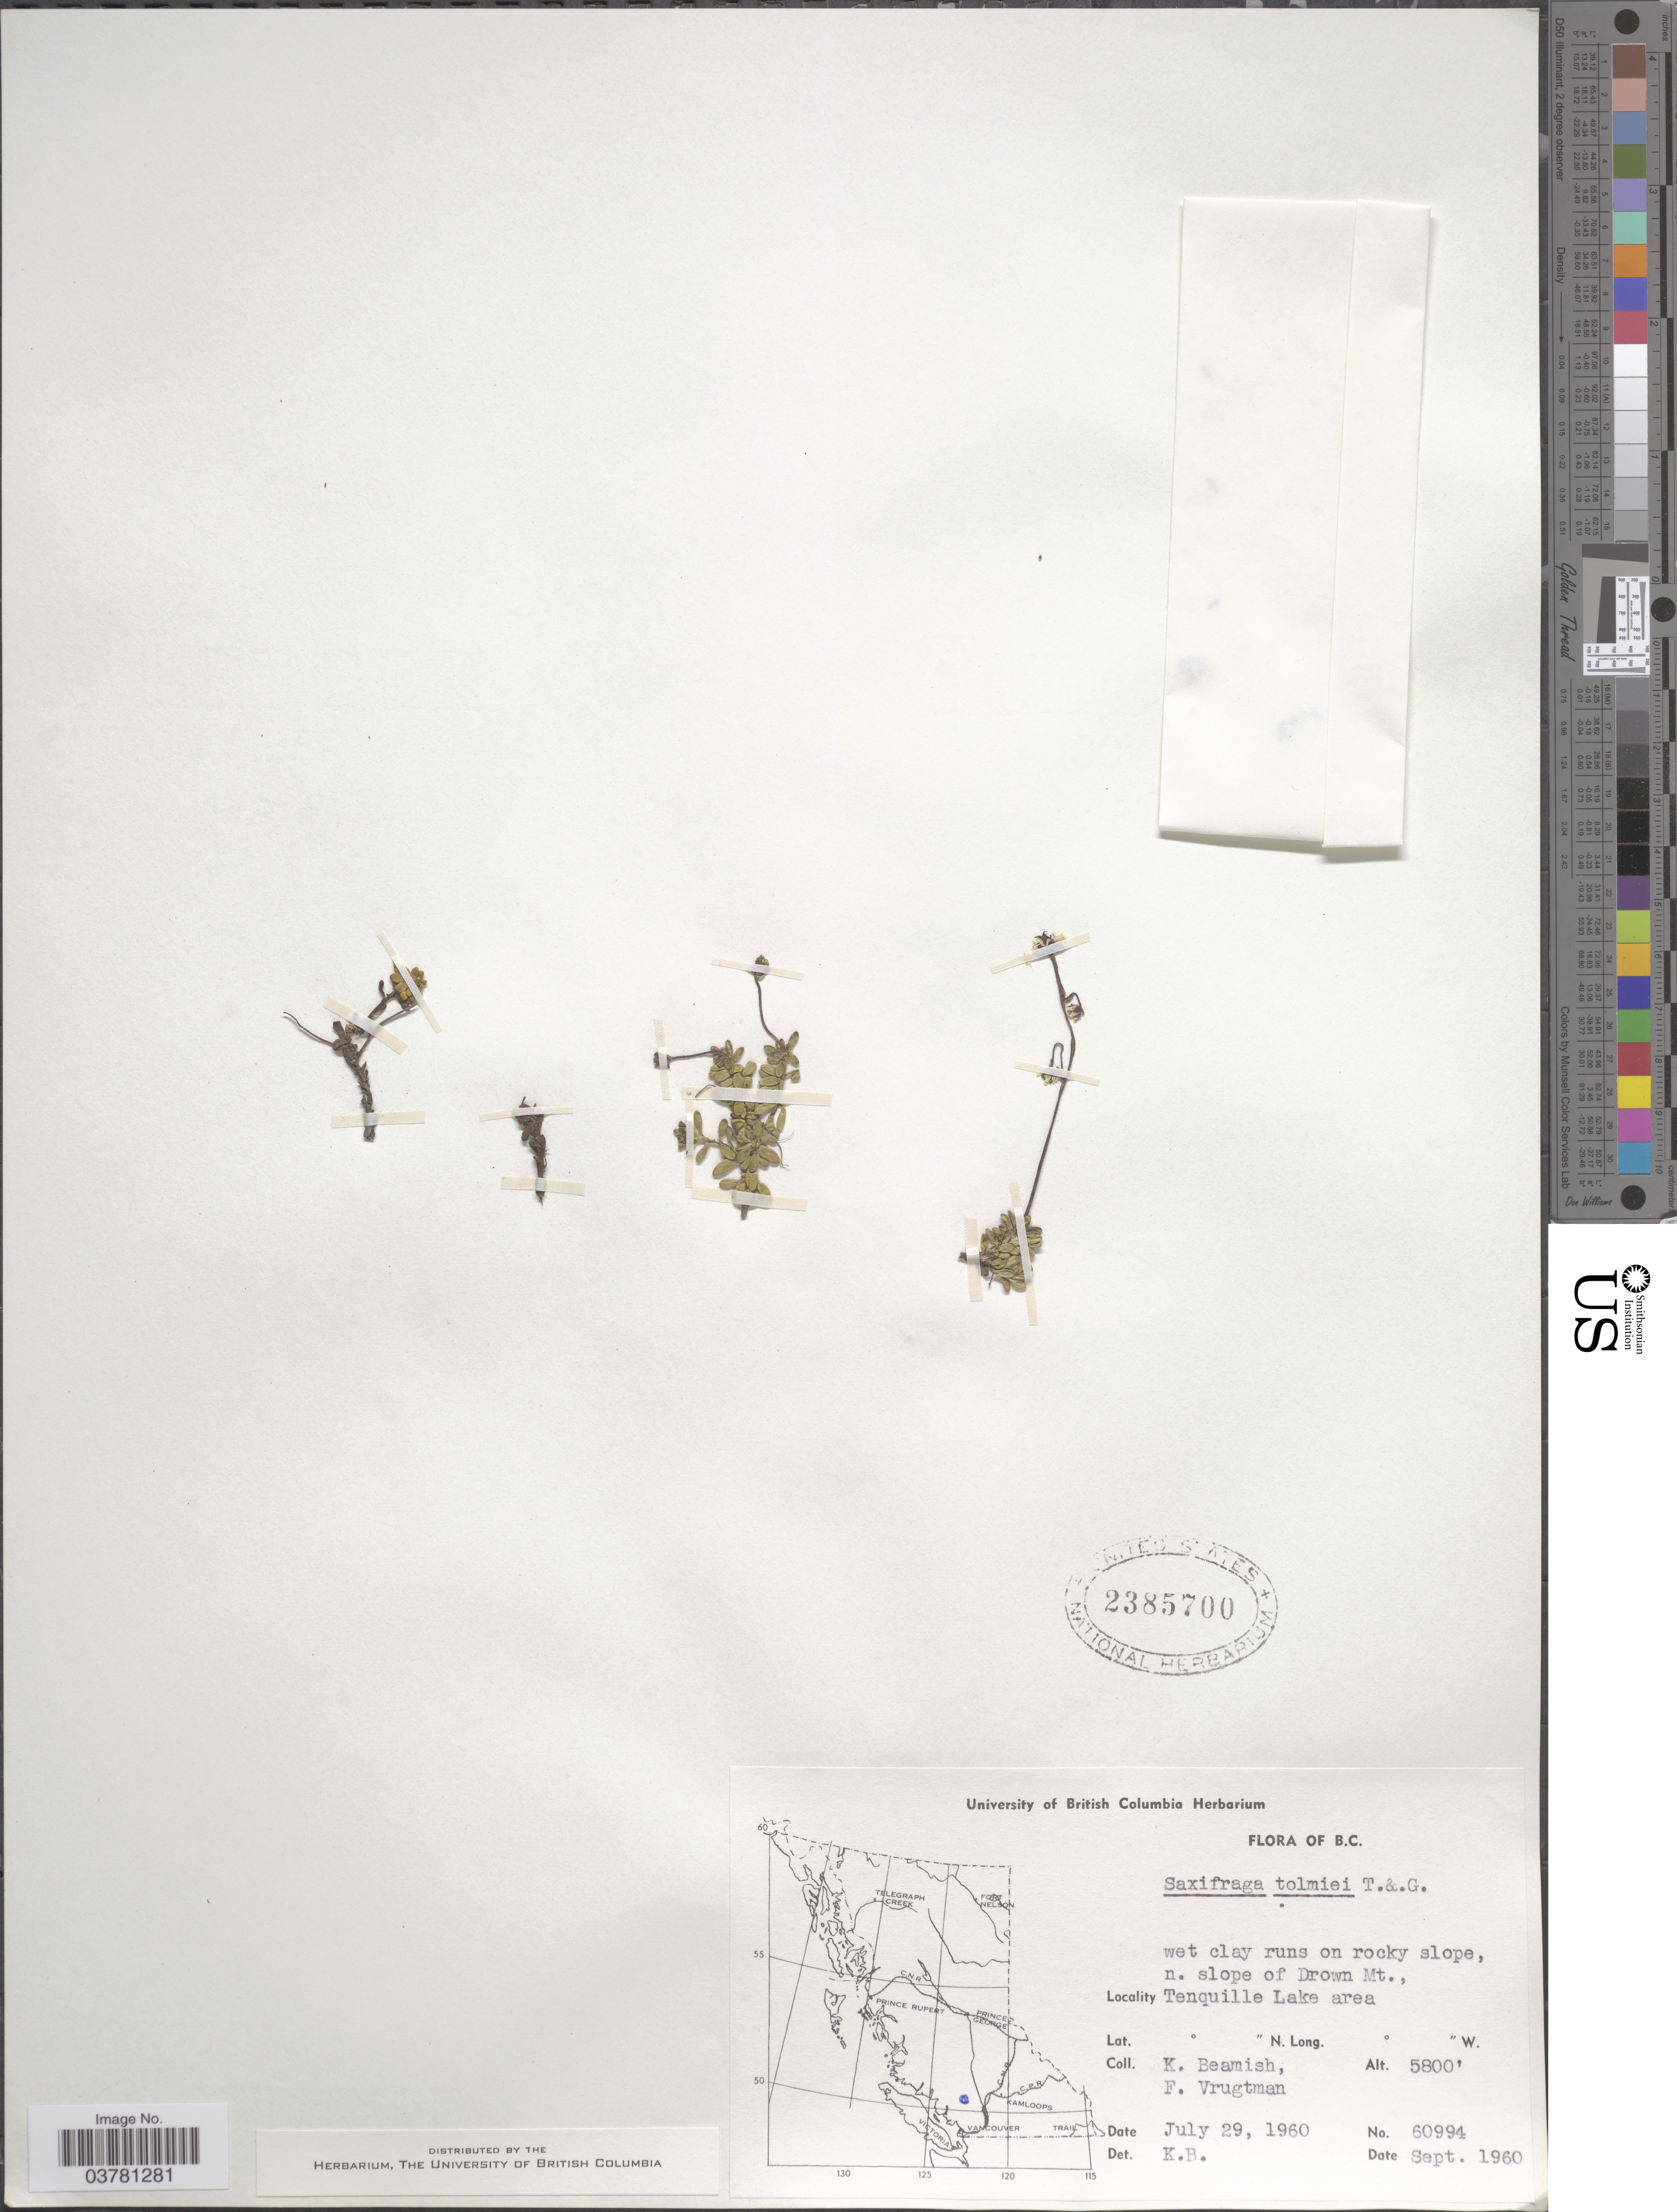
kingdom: Plantae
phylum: Tracheophyta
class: Magnoliopsida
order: Saxifragales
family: Saxifragaceae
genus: Micranthes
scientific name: Micranthes tolmiei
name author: (Torr. & A. Gray) Brouillet & Gornall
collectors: K. Beamish & F. Vrugtman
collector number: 60994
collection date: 1960-07-29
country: Canada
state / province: British Columbia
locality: Wet clay runs on rocky slope, n. slope of Drown Mt., Tenquille Lake area.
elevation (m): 1768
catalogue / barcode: US 2385700